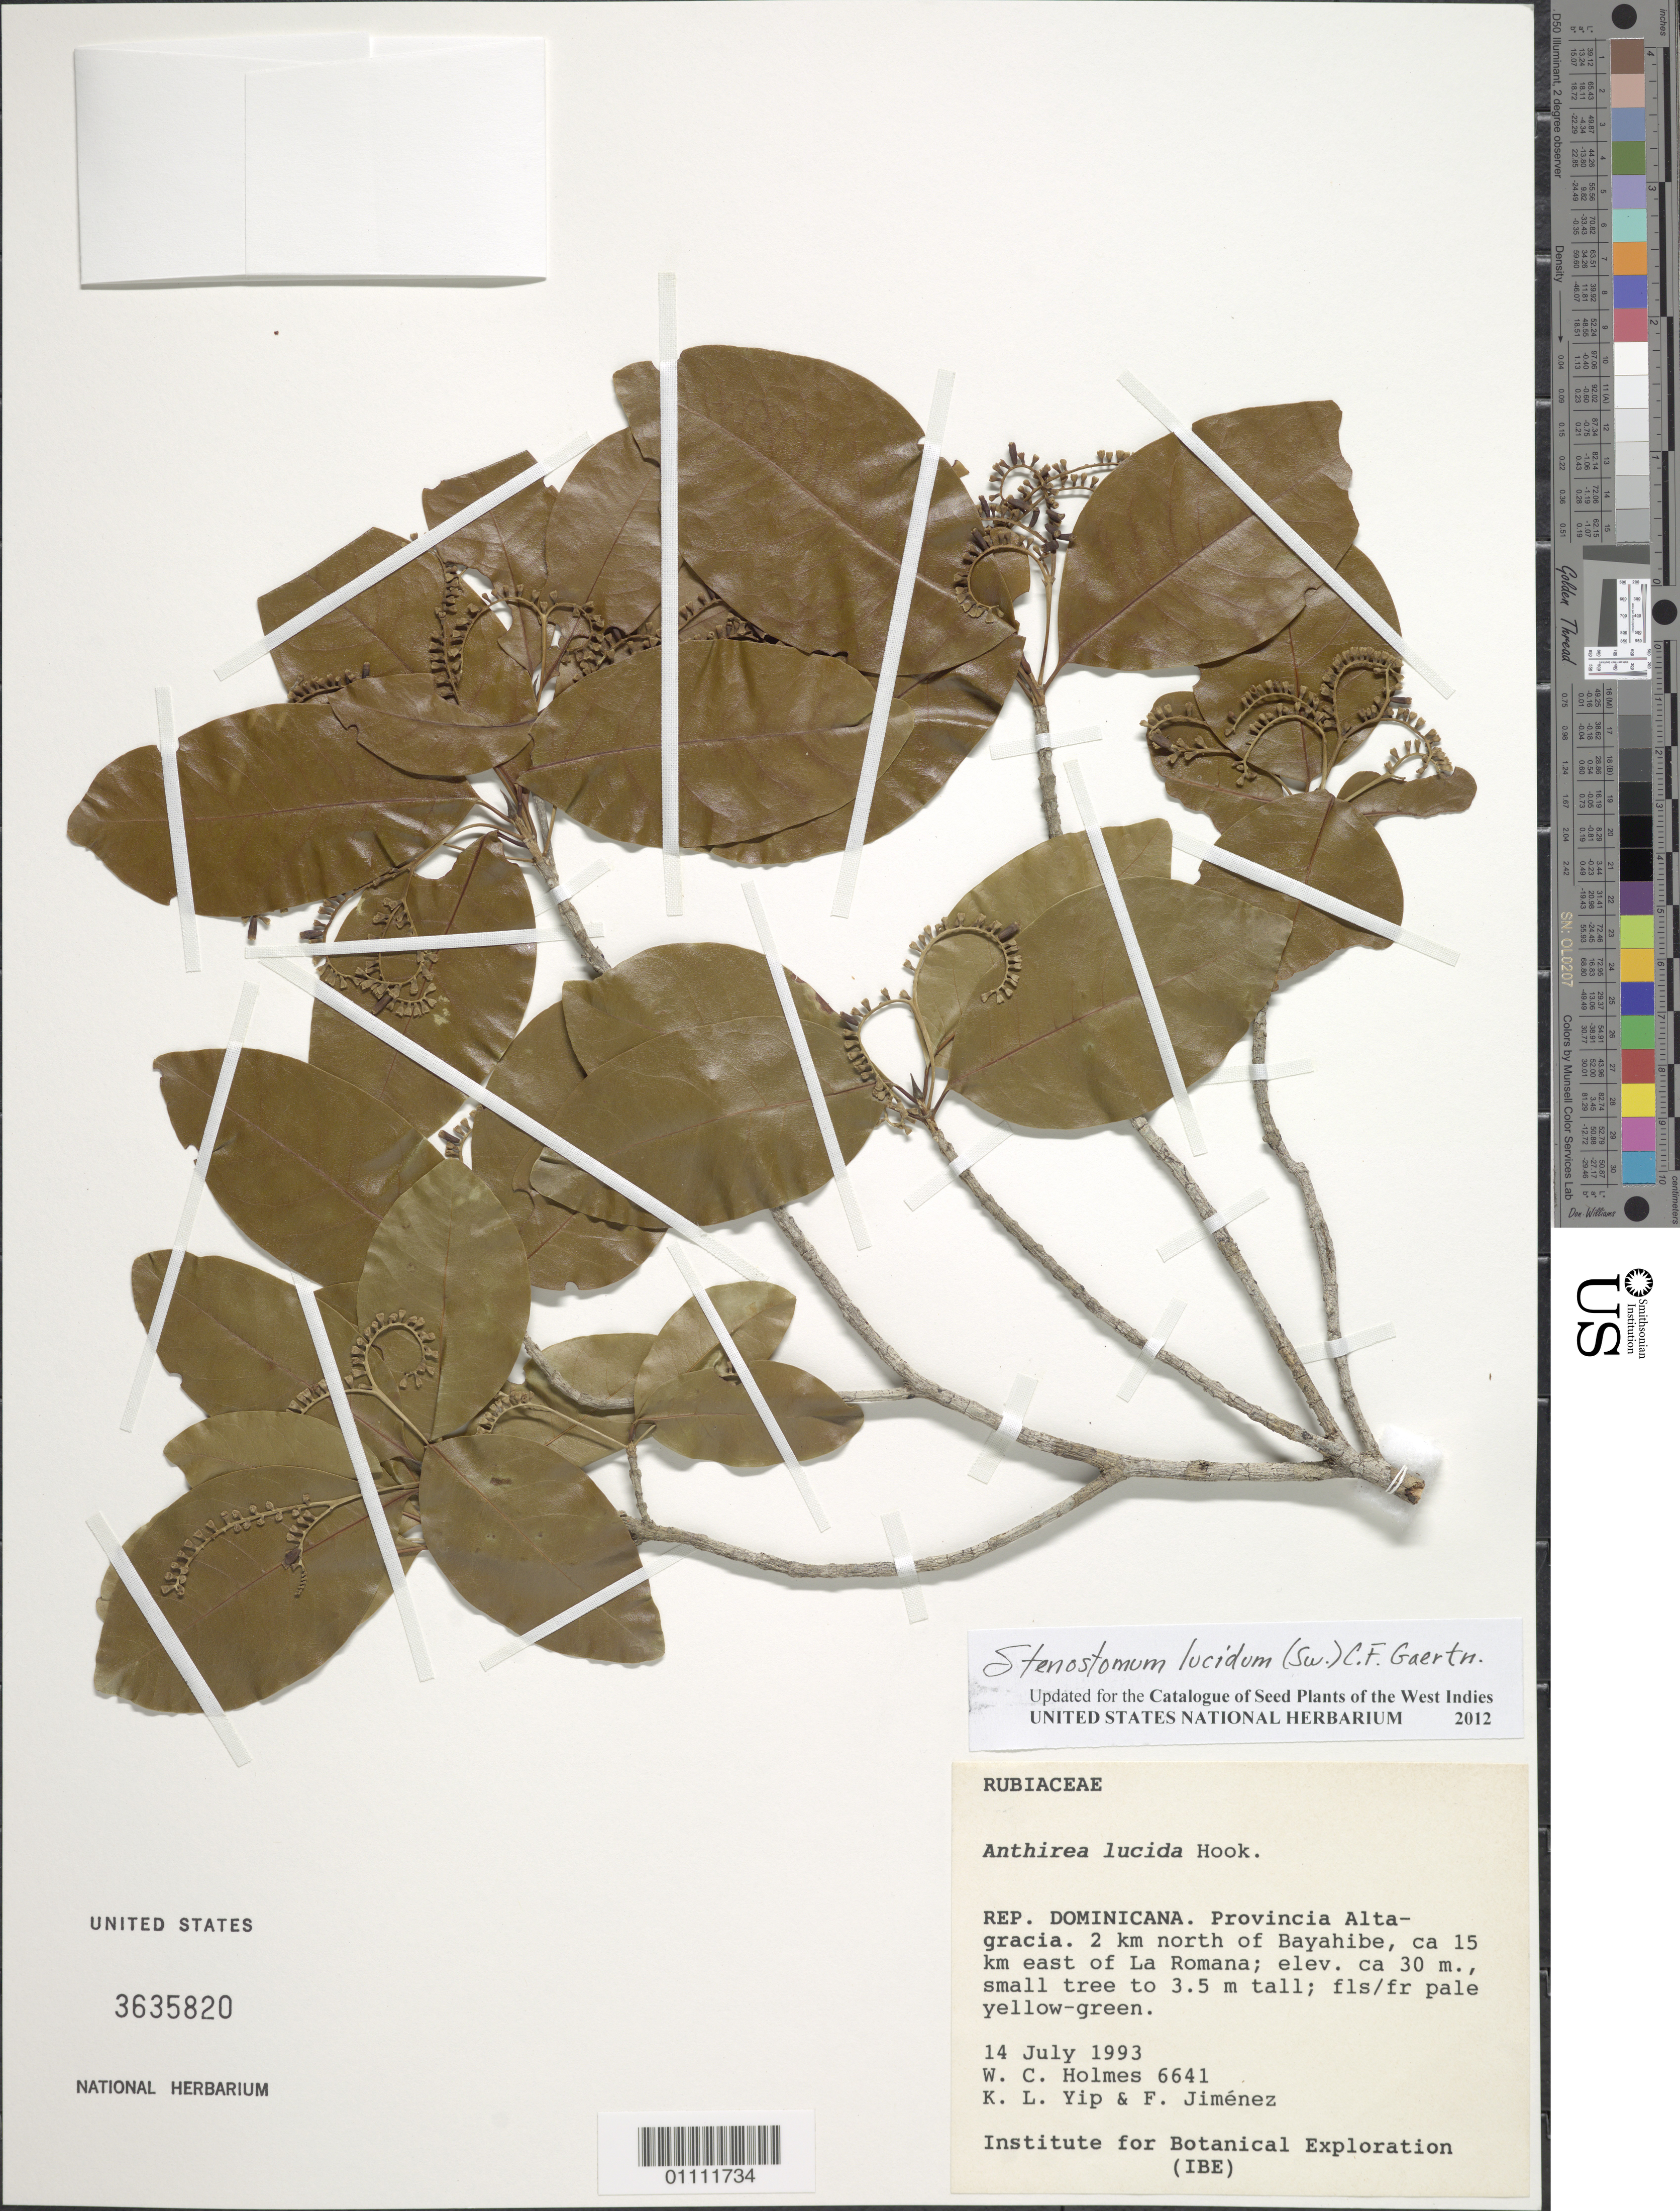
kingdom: Plantae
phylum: Tracheophyta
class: Magnoliopsida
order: Gentianales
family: Rubiaceae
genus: Stenostomum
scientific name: Stenostomum lucidum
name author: (Sw.) C.F. Gaertn.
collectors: W. C. Holmes, K. Yip & F. Jiménez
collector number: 6641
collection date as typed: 14 Jul 1993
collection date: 1993-07-14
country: Dominican Republic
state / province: La Altagracía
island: Hispaniola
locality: Bayahibe, 2 km N, about 15 km E of La Romana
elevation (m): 30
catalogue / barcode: US 3635820